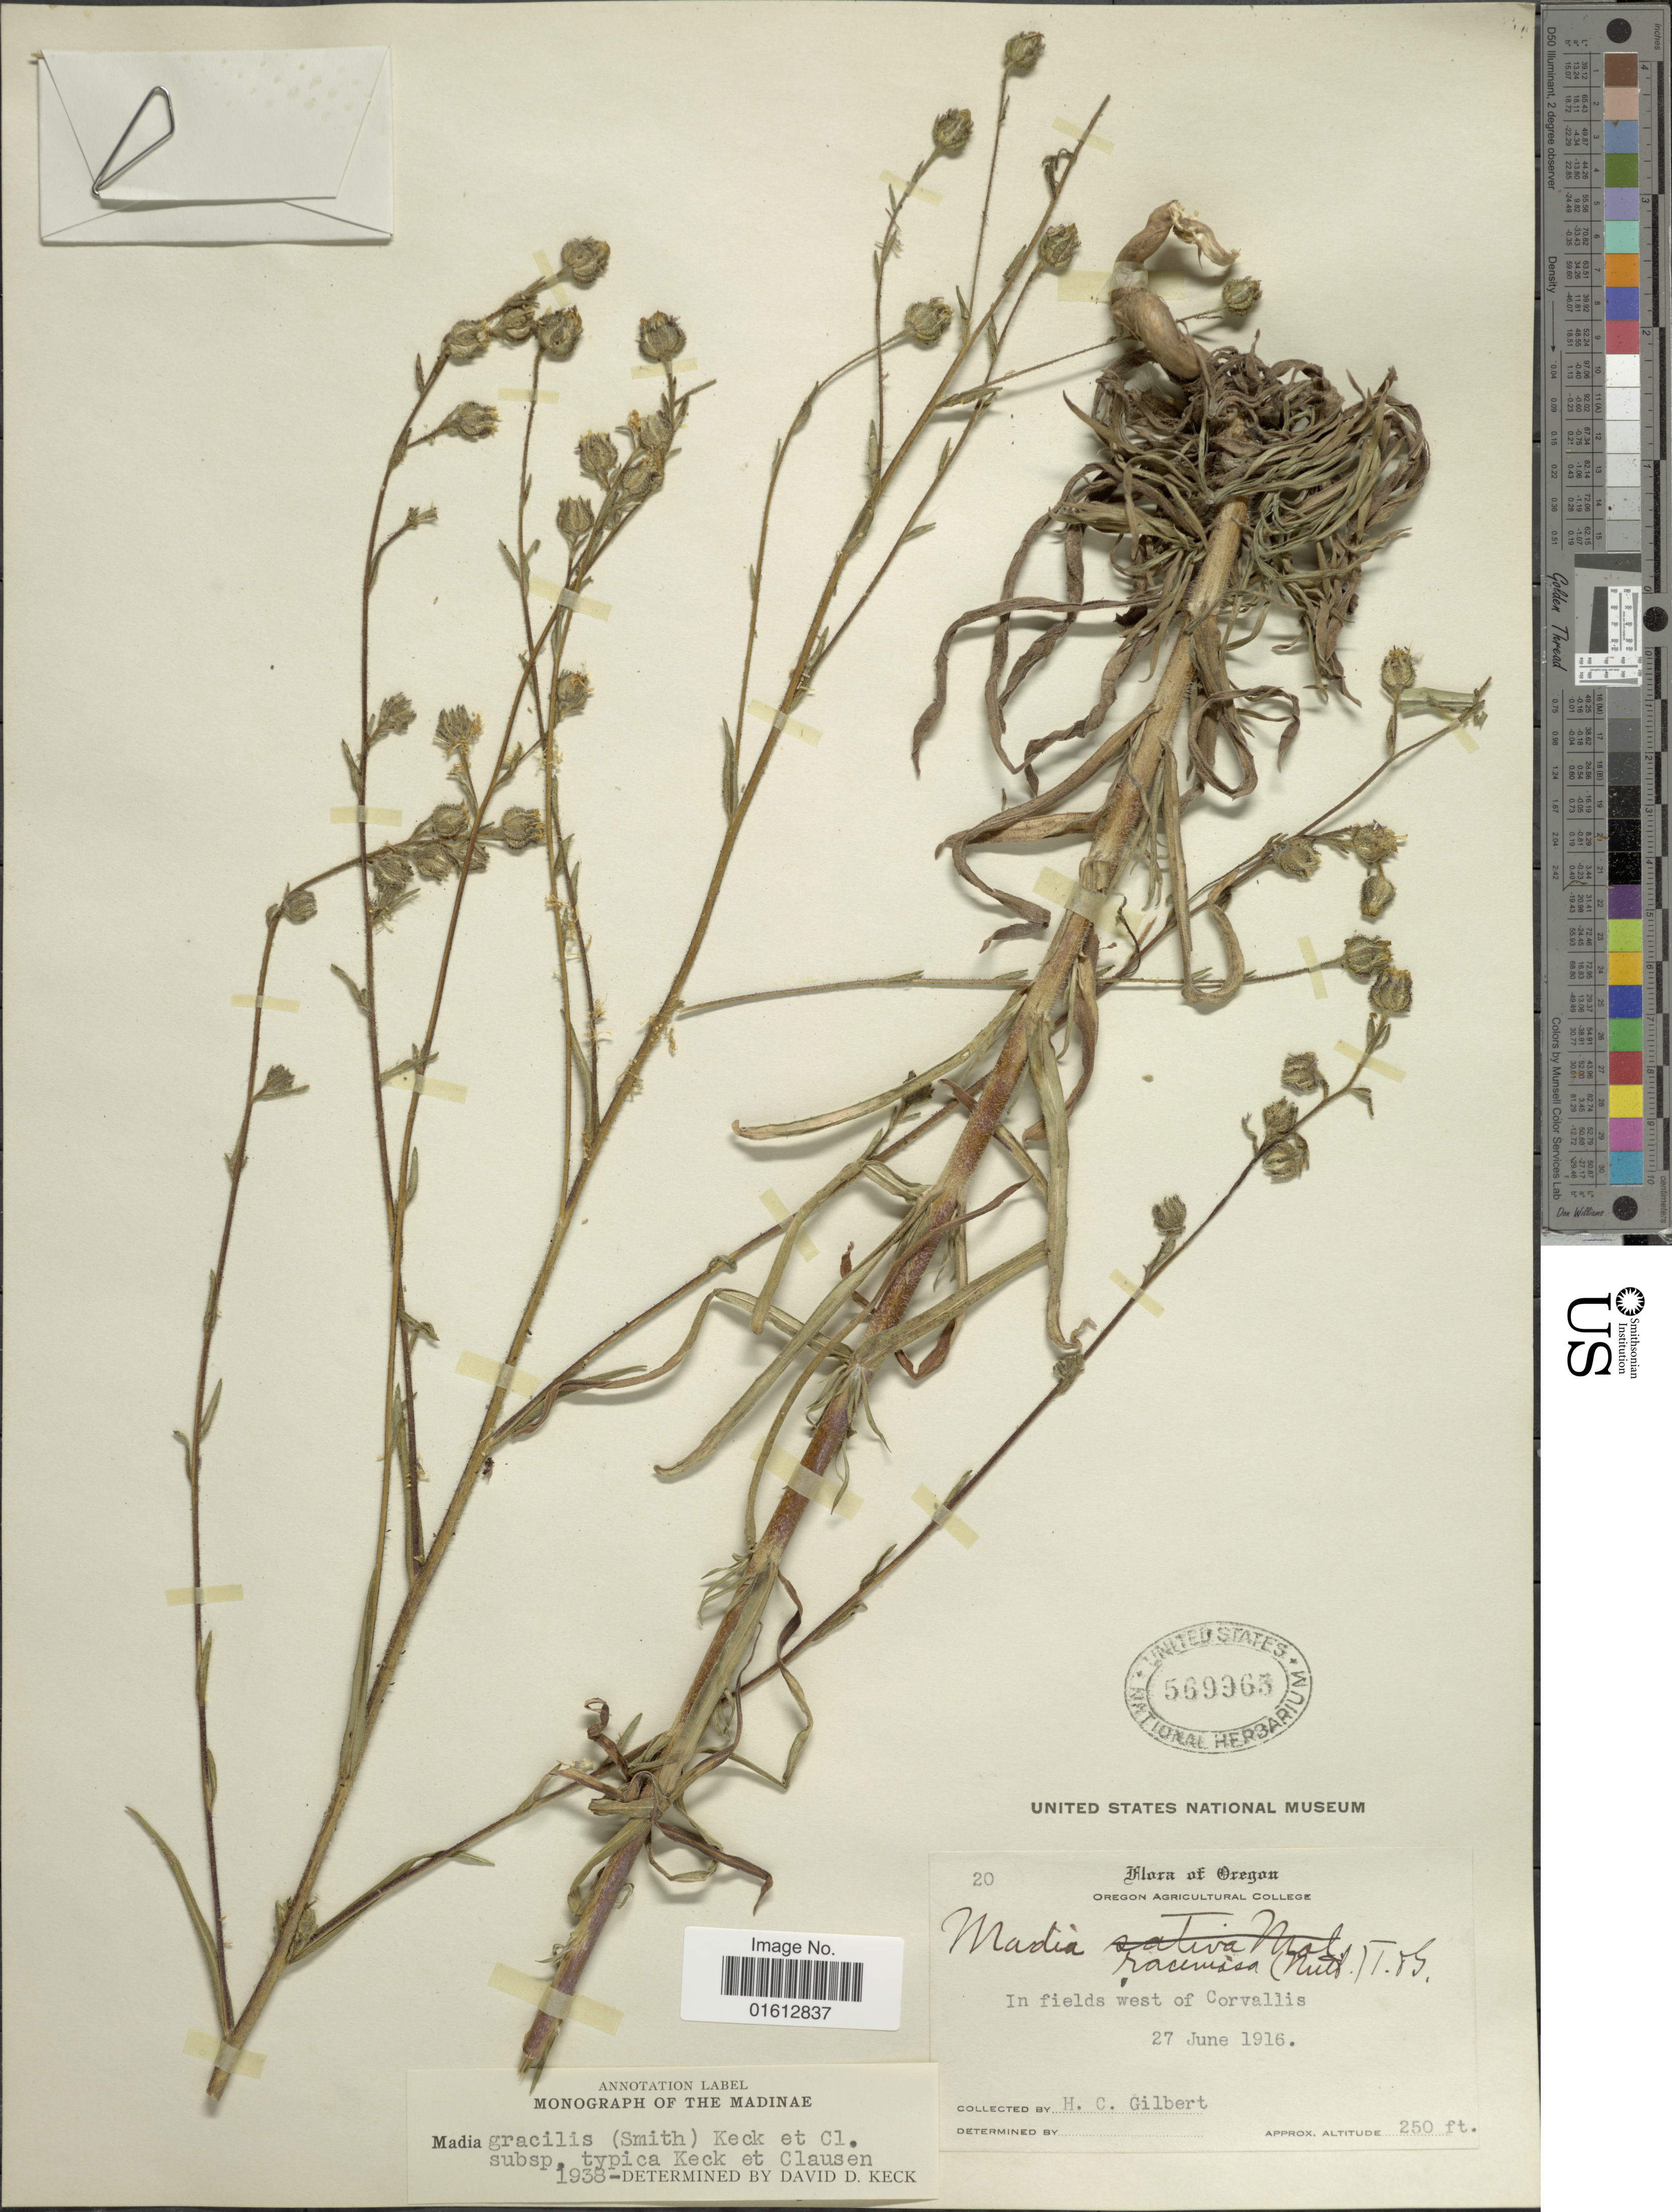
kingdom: Plantae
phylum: Tracheophyta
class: Magnoliopsida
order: Asterales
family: Asteraceae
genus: Madia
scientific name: Madia gracilis subsp. gracilis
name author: (Sm.) D.D. Keck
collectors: H. Gilbert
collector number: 20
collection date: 1916-06-27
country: United States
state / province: Oregon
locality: Oregon, In field west of Corvallis.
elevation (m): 76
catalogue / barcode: US 569963